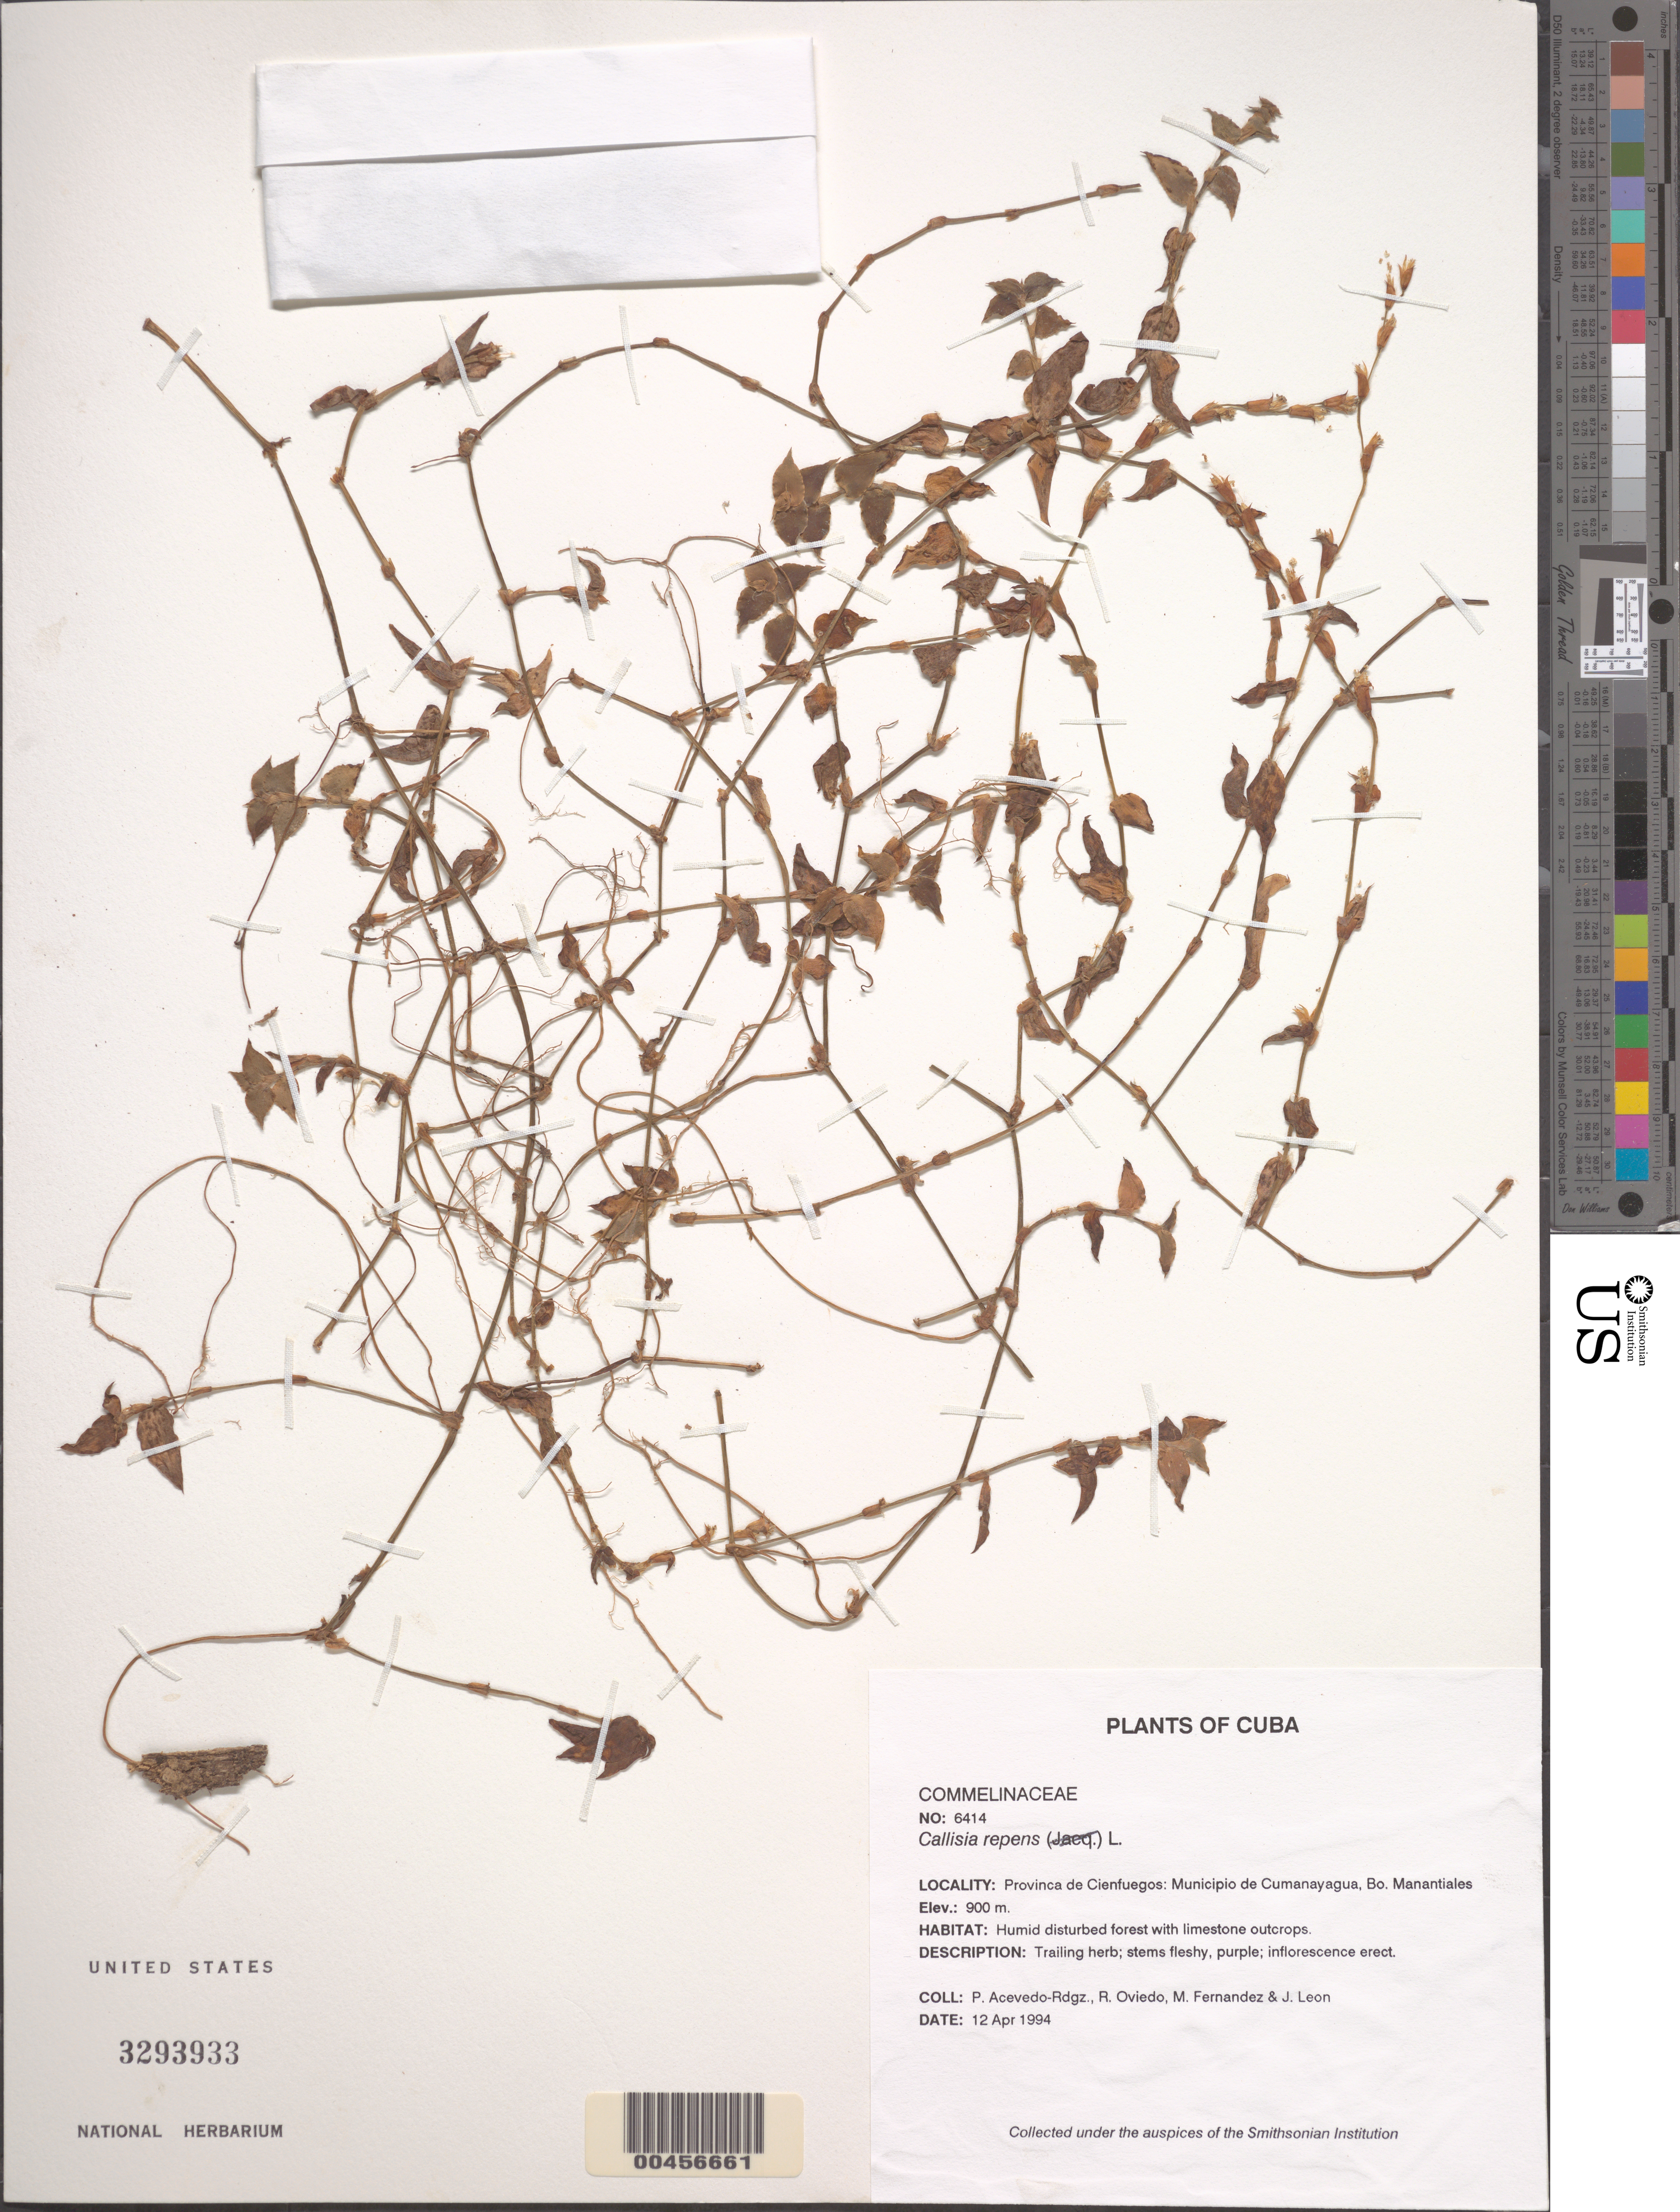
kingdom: Plantae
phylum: Tracheophyta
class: Liliopsida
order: Commelinales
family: Commelinaceae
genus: Callisia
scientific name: Callisia repens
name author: (Jacq.) L.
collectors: P. Acevedo-Rodr., R. Oviedo, M. Fernandez & J. León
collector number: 6414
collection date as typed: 12 Apr 1994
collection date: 1994-04-12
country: Cuba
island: Greater Antilles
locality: Cienfuegos, Cumanayagua, Bo Manantiales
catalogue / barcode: US 3293933